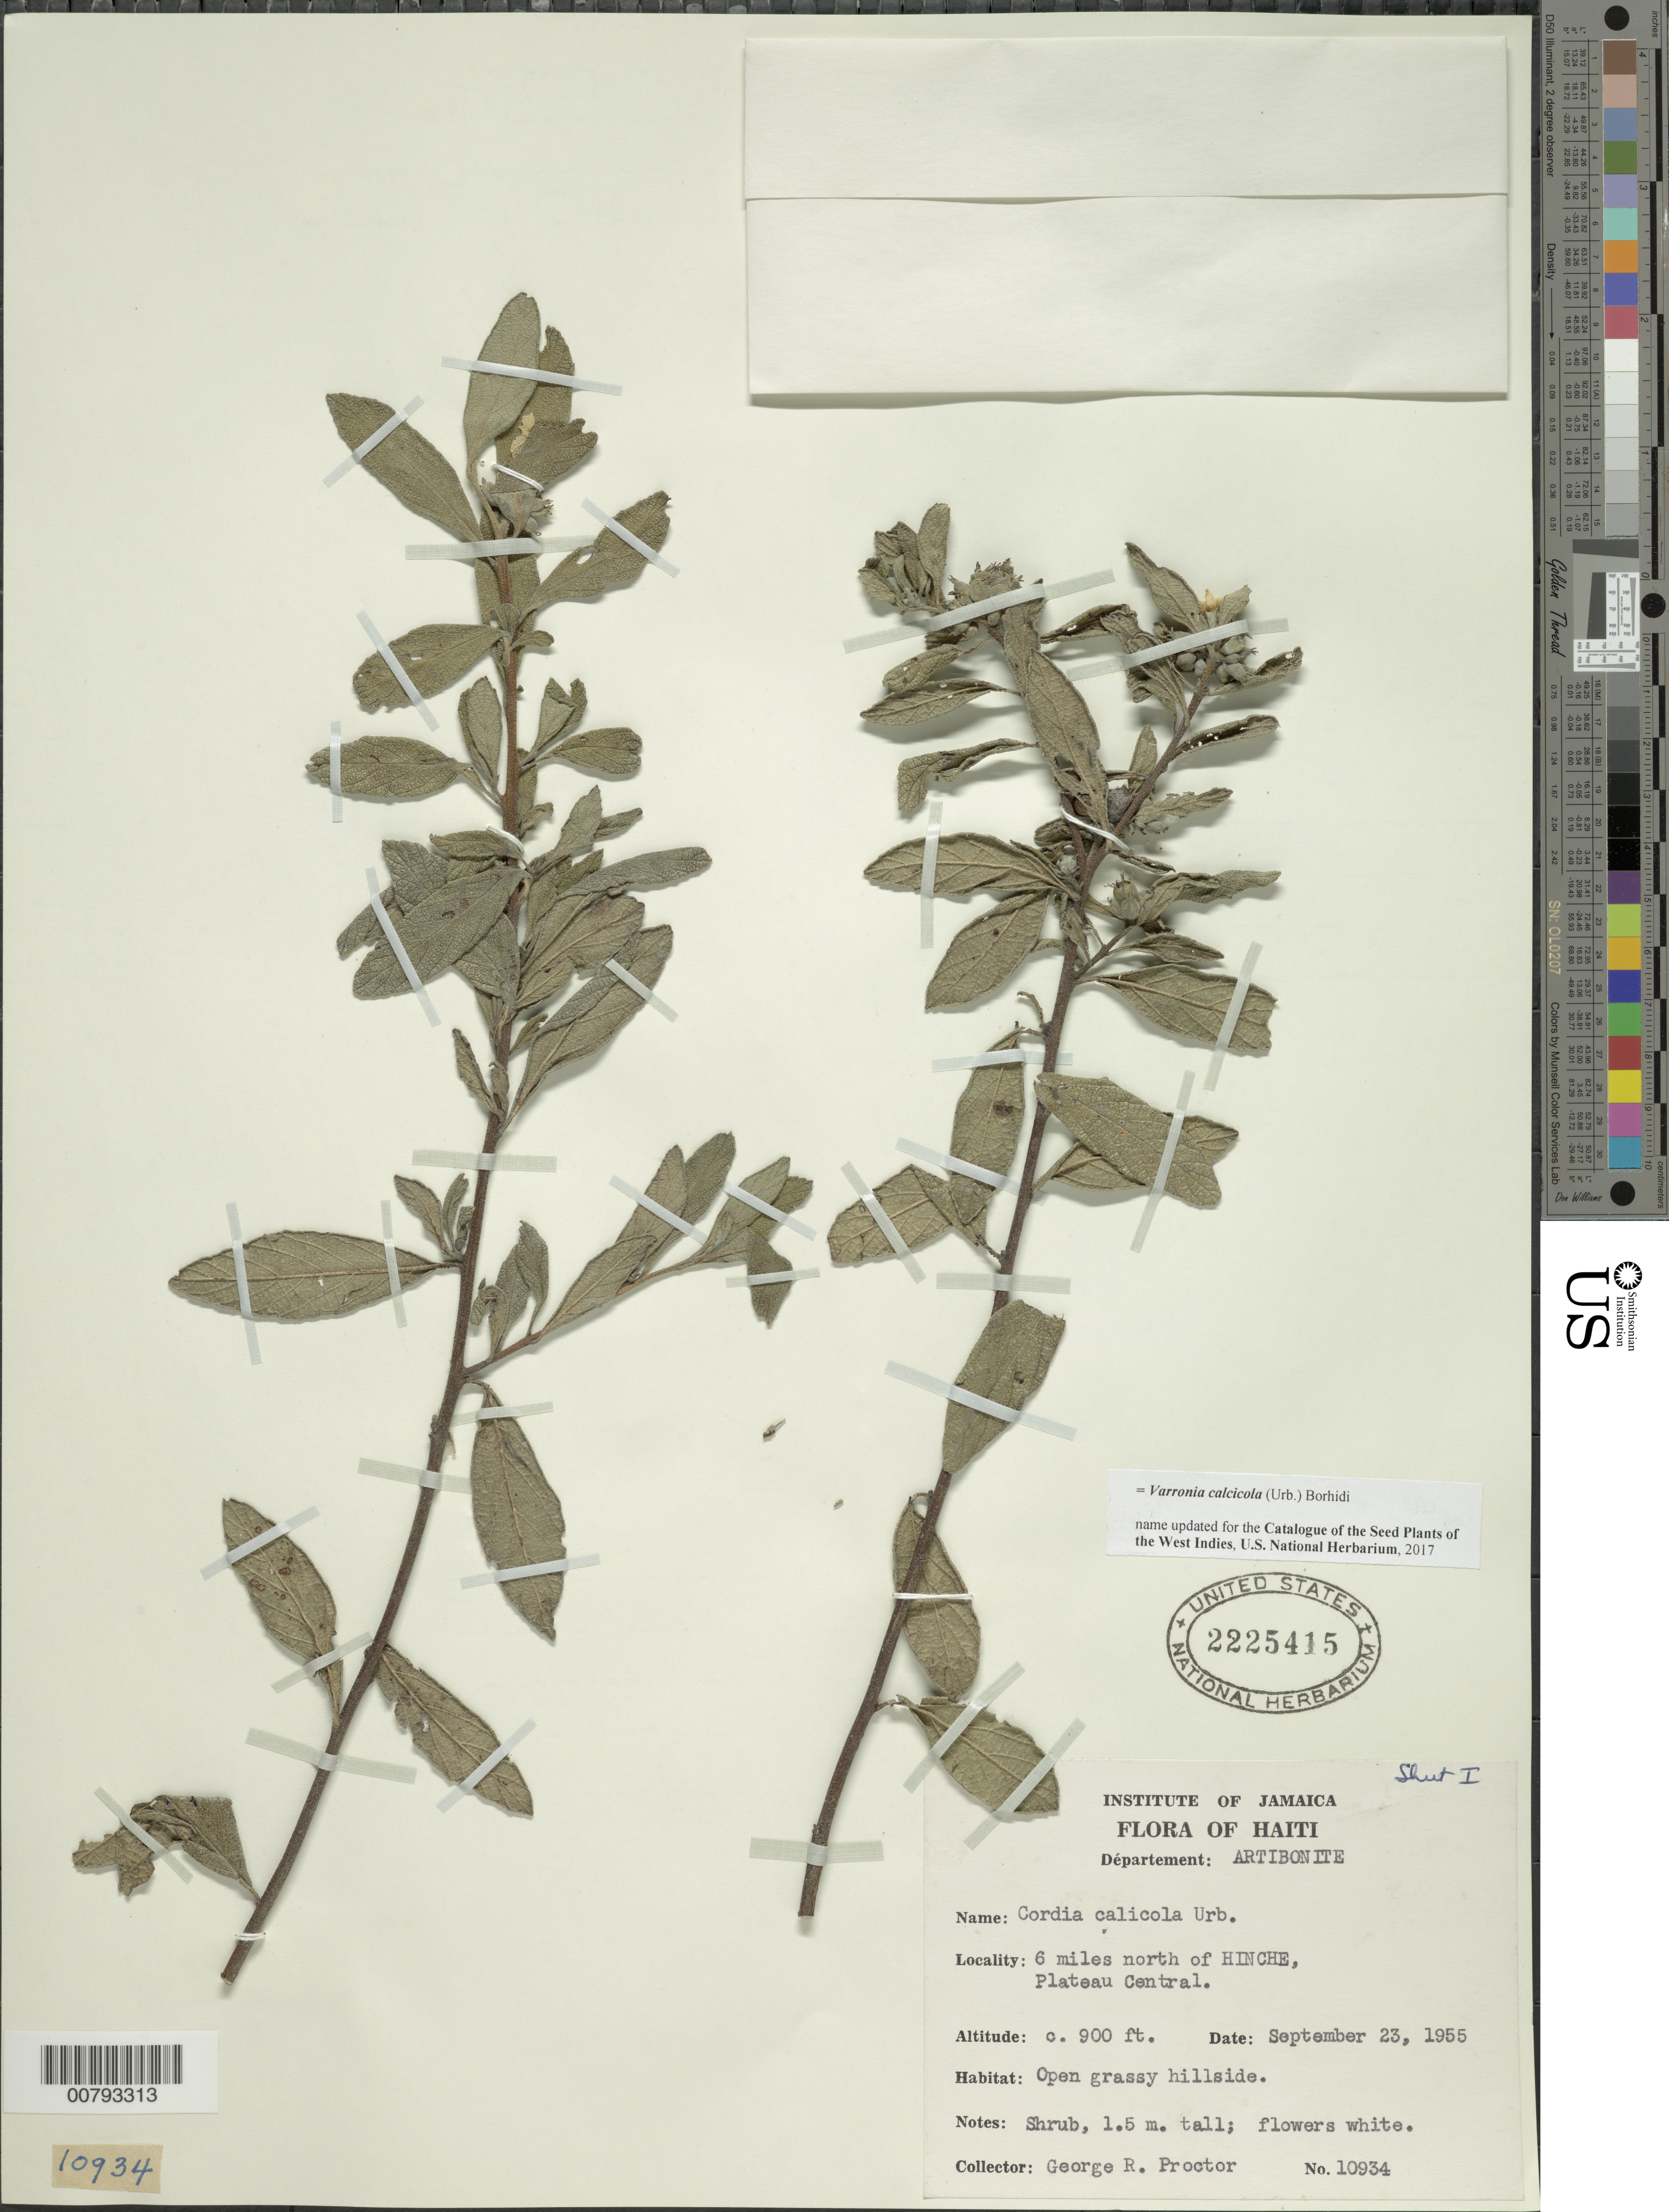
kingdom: Plantae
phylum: Tracheophyta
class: Magnoliopsida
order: Boraginales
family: Cordiaceae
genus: Varronia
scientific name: Varronia calcicola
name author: (Urb.) Borhidi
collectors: G. R. Proctor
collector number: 10934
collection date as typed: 23 Sep 1955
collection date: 1955-09-23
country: Haiti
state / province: Artibonite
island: Hispaniola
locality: Hinche, 6 miles north; Plateau Central.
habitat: Open grassy hillside.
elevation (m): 274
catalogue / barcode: US 2225415